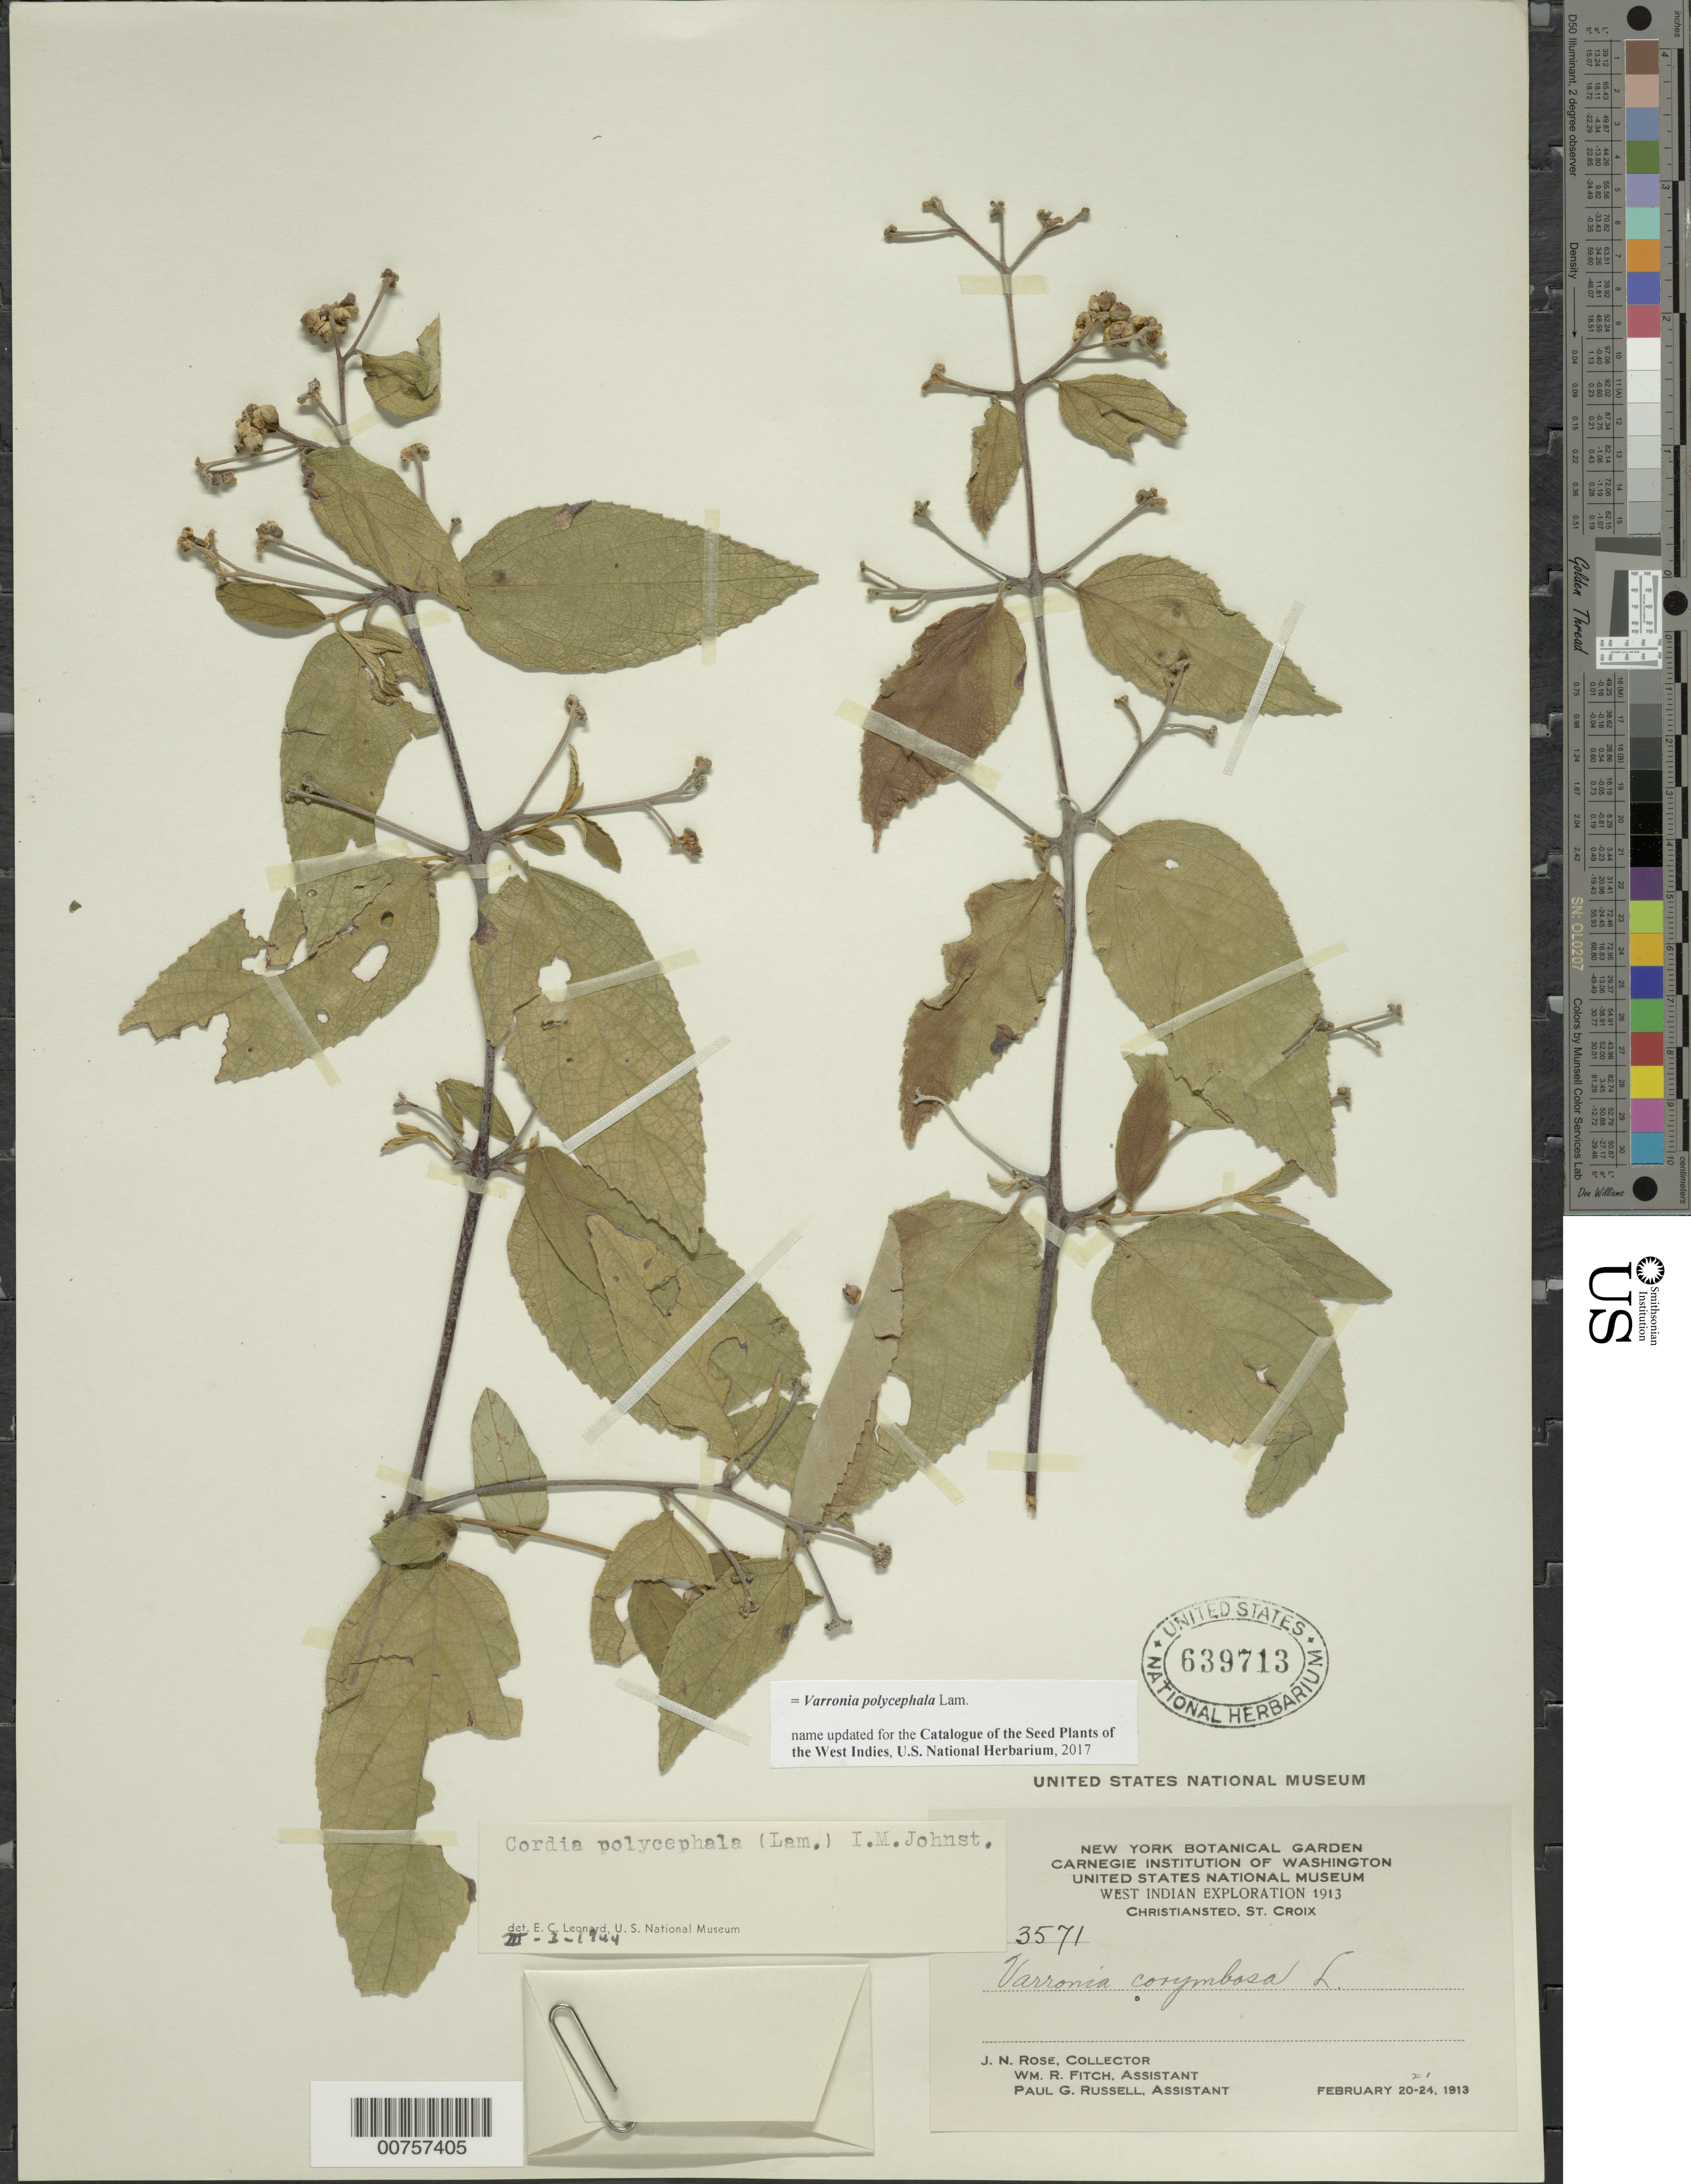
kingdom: Plantae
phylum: Tracheophyta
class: Magnoliopsida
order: Boraginales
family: Cordiaceae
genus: Varronia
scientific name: Varronia polycephala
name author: Lam.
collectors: J. N. Rose, W. R. Fitch & P. G. Russell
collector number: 3571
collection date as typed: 20 Feb 1913 to 24 Feb 1913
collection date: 1913-02-20/1913-02-24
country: U.S. Virgin Islands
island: St. Croix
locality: Christiansted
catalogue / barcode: US 639713